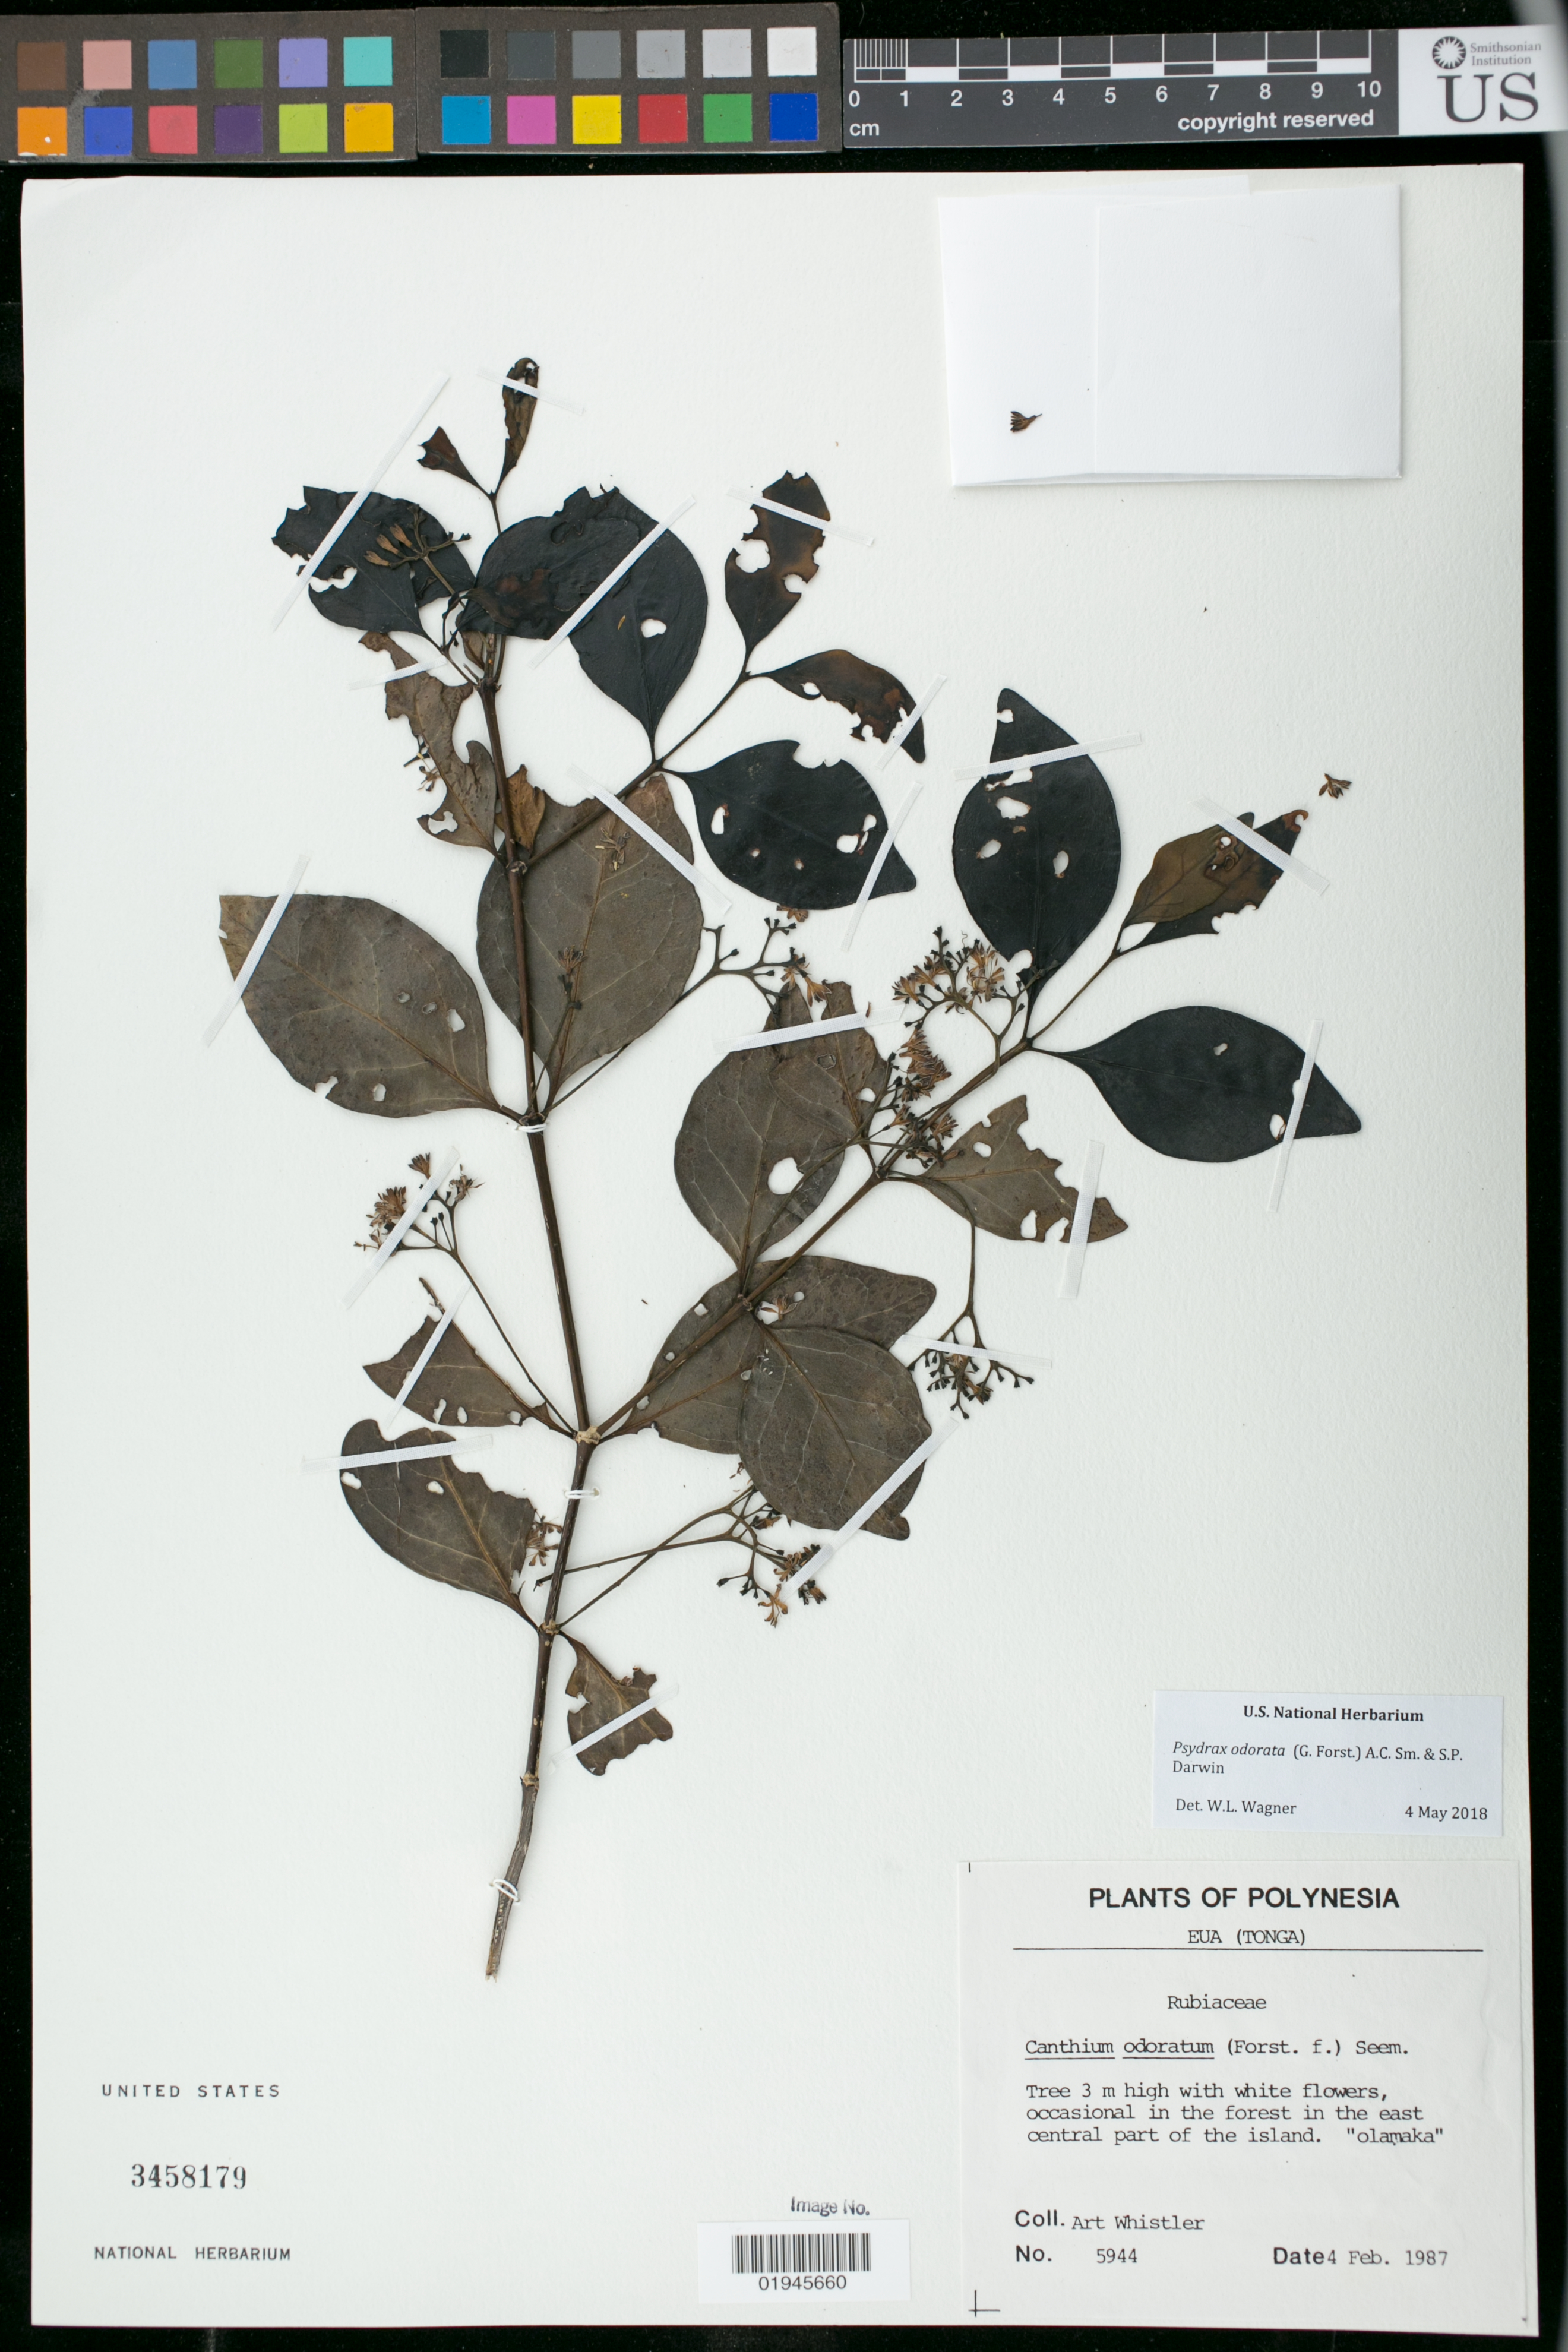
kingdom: Plantae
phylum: Tracheophyta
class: Magnoliopsida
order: Gentianales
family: Rubiaceae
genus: Psydrax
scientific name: Psydrax odorata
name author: (G. Forst.) A.C. Sm. & S.P. Darwin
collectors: A. Whistler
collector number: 5944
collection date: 1987-02-04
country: Tonga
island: Eua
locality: East central part of the island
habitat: Forest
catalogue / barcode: US 3458179